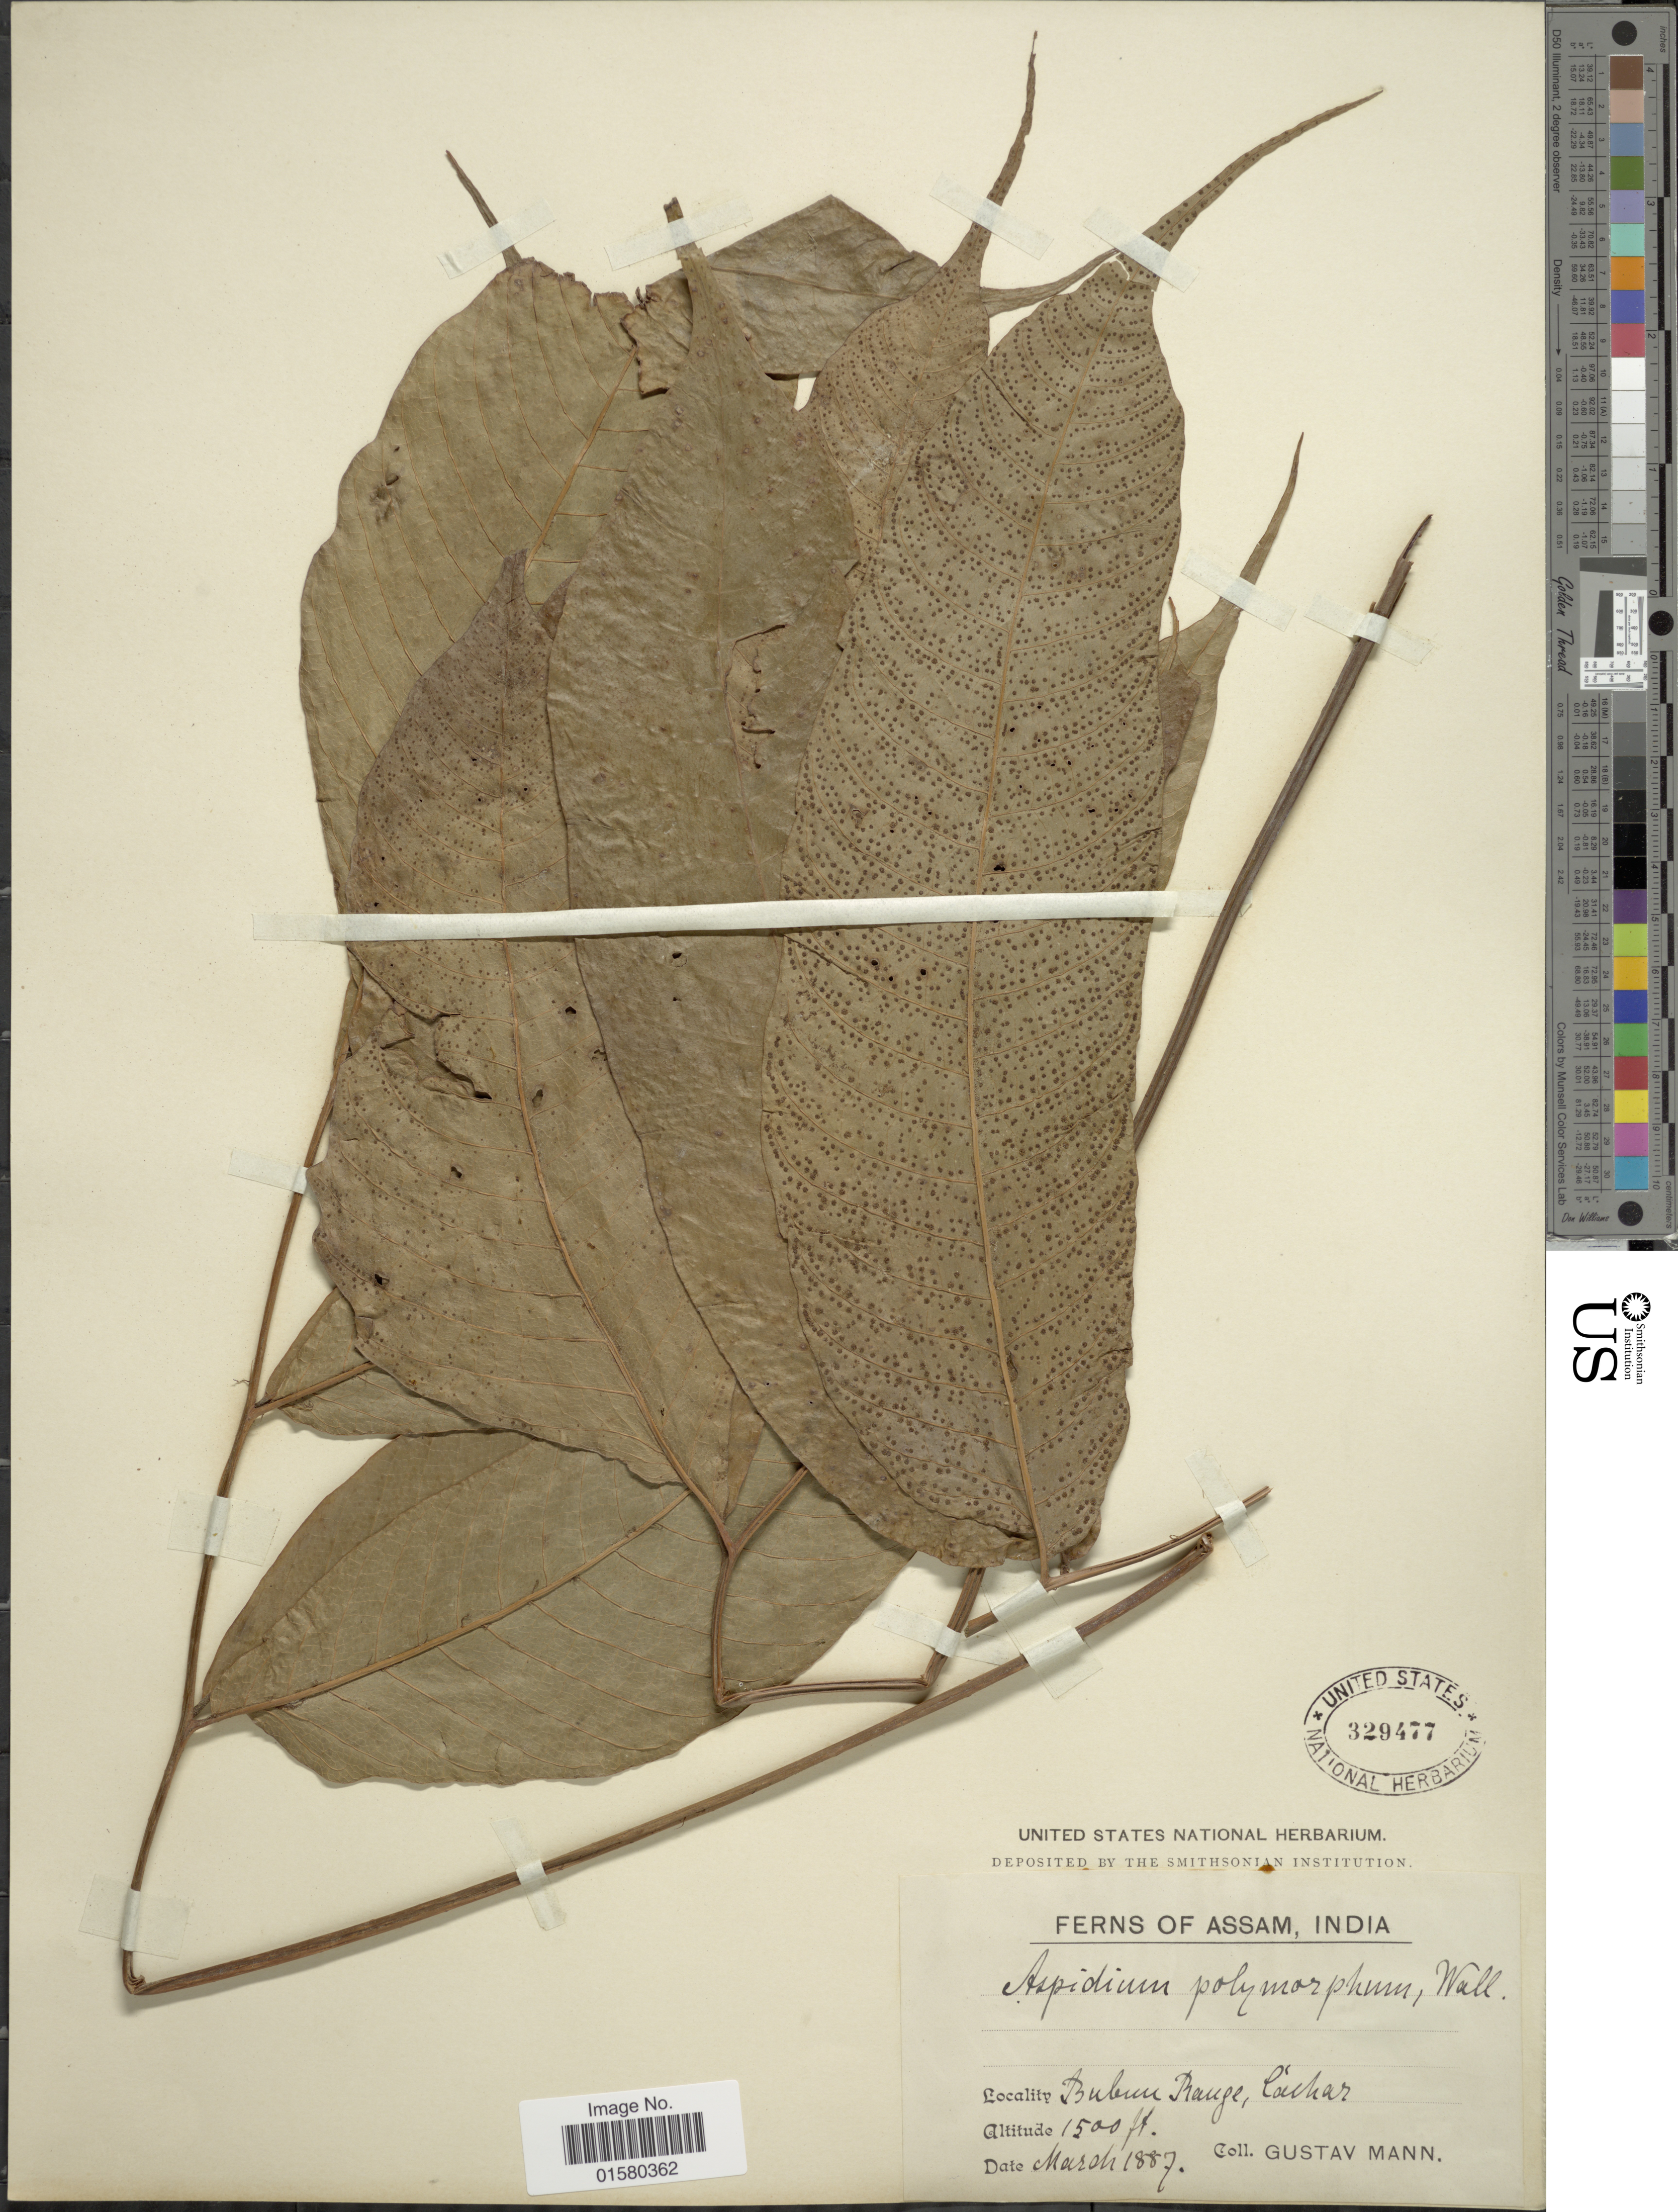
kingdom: Plantae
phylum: Tracheophyta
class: Polypodiopsida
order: Polypodiales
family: Tectariaceae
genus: Tectaria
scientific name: Tectaria polymorpha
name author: (Wall. ex Hook.) Copel.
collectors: G. Mann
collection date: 1887-03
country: India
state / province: Assam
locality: Bubun Range, Cachar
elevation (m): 457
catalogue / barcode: US 329477